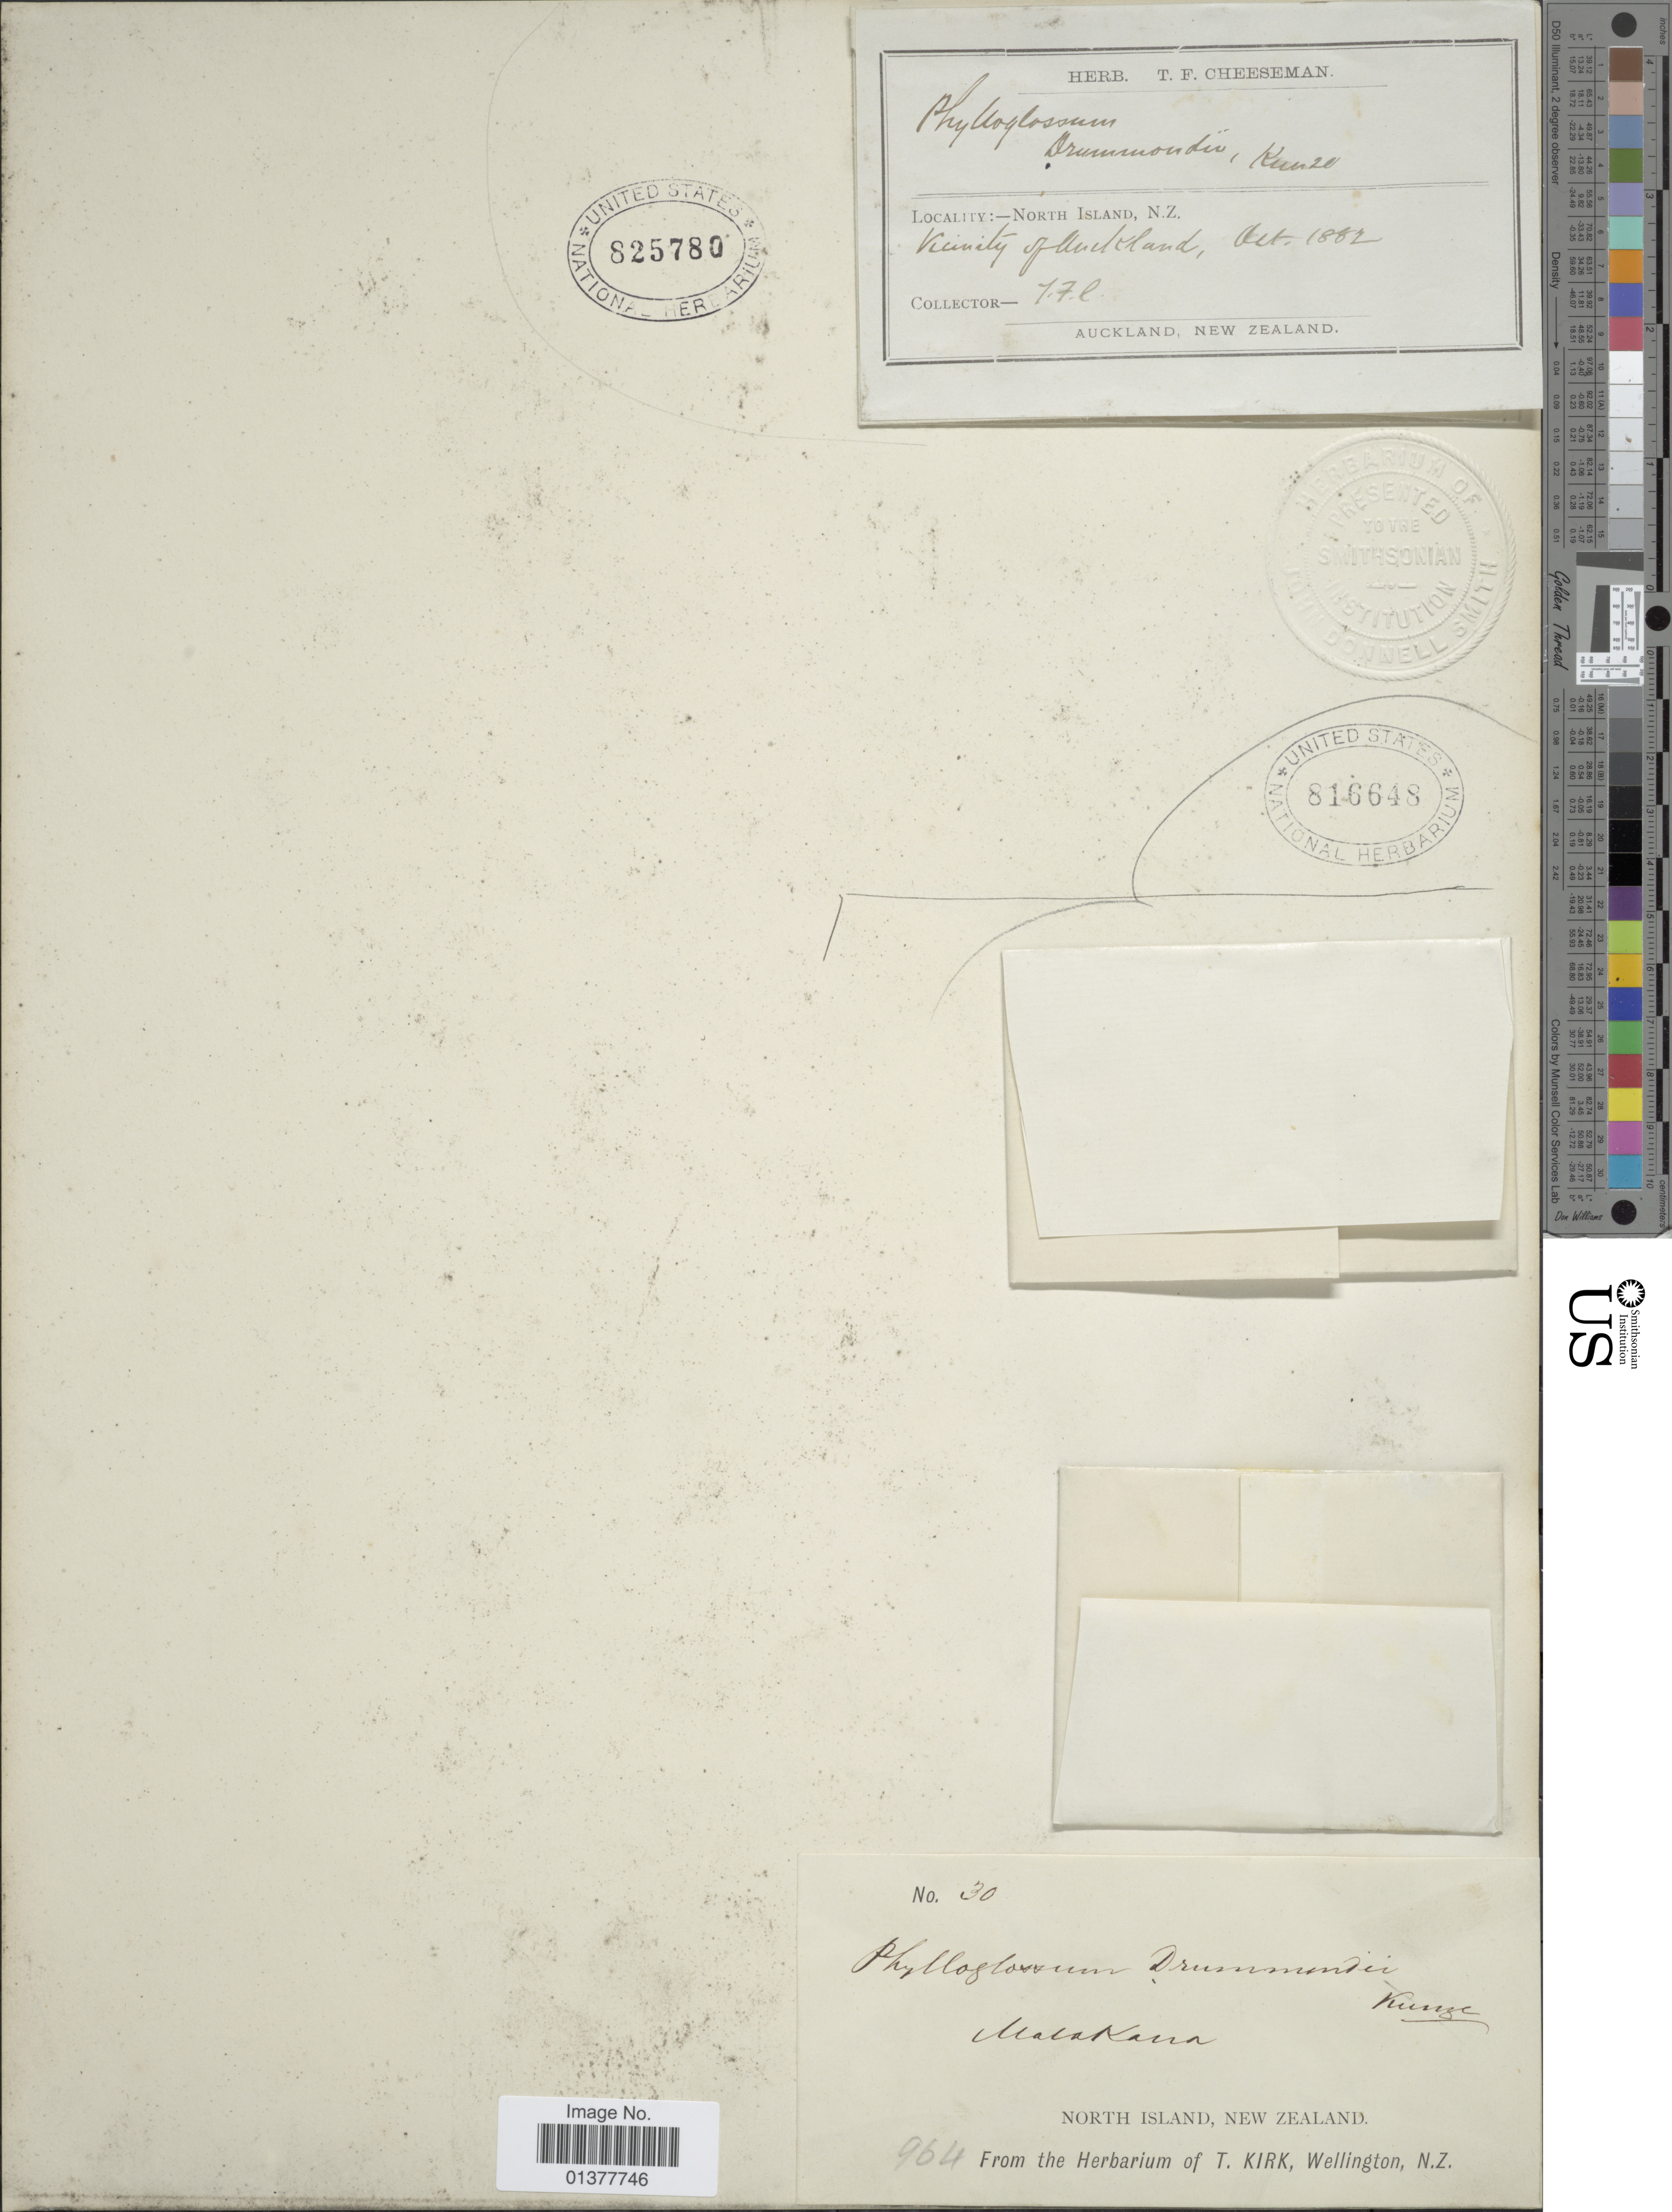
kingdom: Plantae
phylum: Tracheophyta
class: Lycopodiopsida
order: Lycopodiales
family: Lycopodiaceae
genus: Phylloglossum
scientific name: Phylloglossum drummondii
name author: Kunze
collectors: T. Kirk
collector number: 964*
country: New Zealand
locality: North Island. Matakana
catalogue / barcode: US 816648